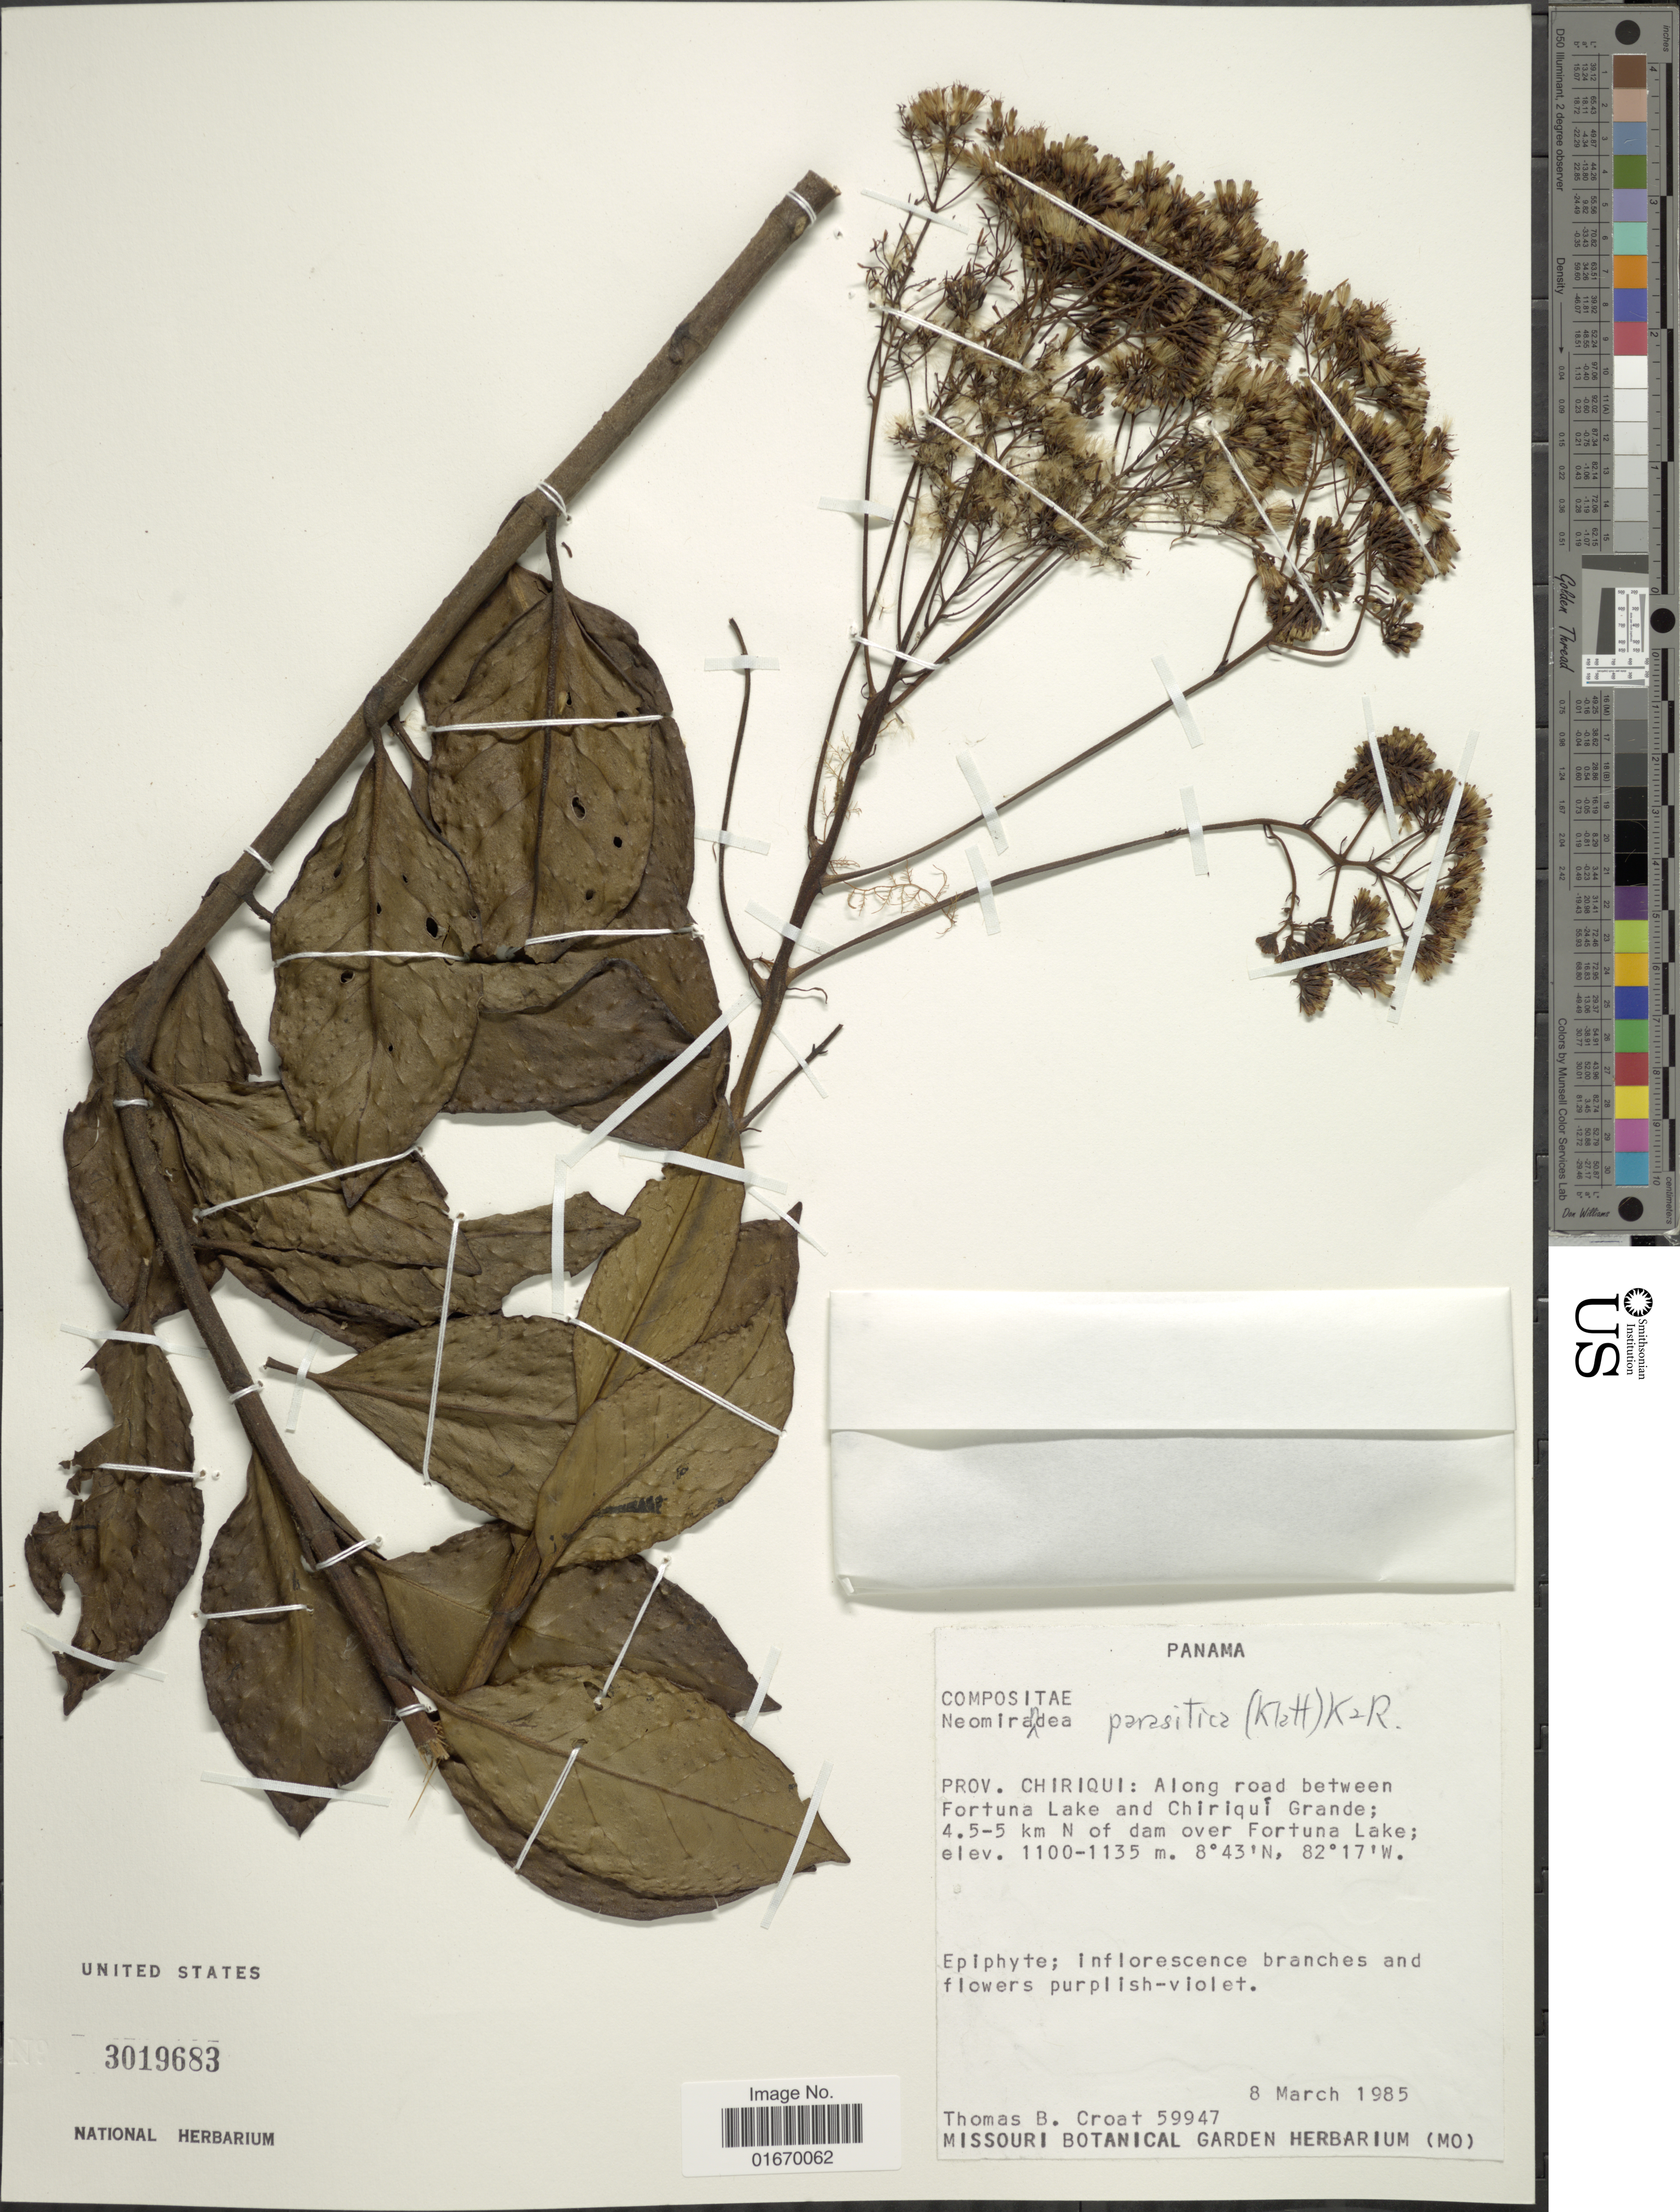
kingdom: Plantae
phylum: Tracheophyta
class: Magnoliopsida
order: Asterales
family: Asteraceae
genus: Neomirandea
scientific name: Neomirandea parasitica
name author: (Klatt) R.M. King & H. Rob.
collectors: T. B. Croat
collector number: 59947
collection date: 1985-03-08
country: Panama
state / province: Chiriqui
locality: Along road between Fortuna Lake and Chiriqui Grande, 4.5-5 km N of dam over Fortuna Lake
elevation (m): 1100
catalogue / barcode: US 3019683